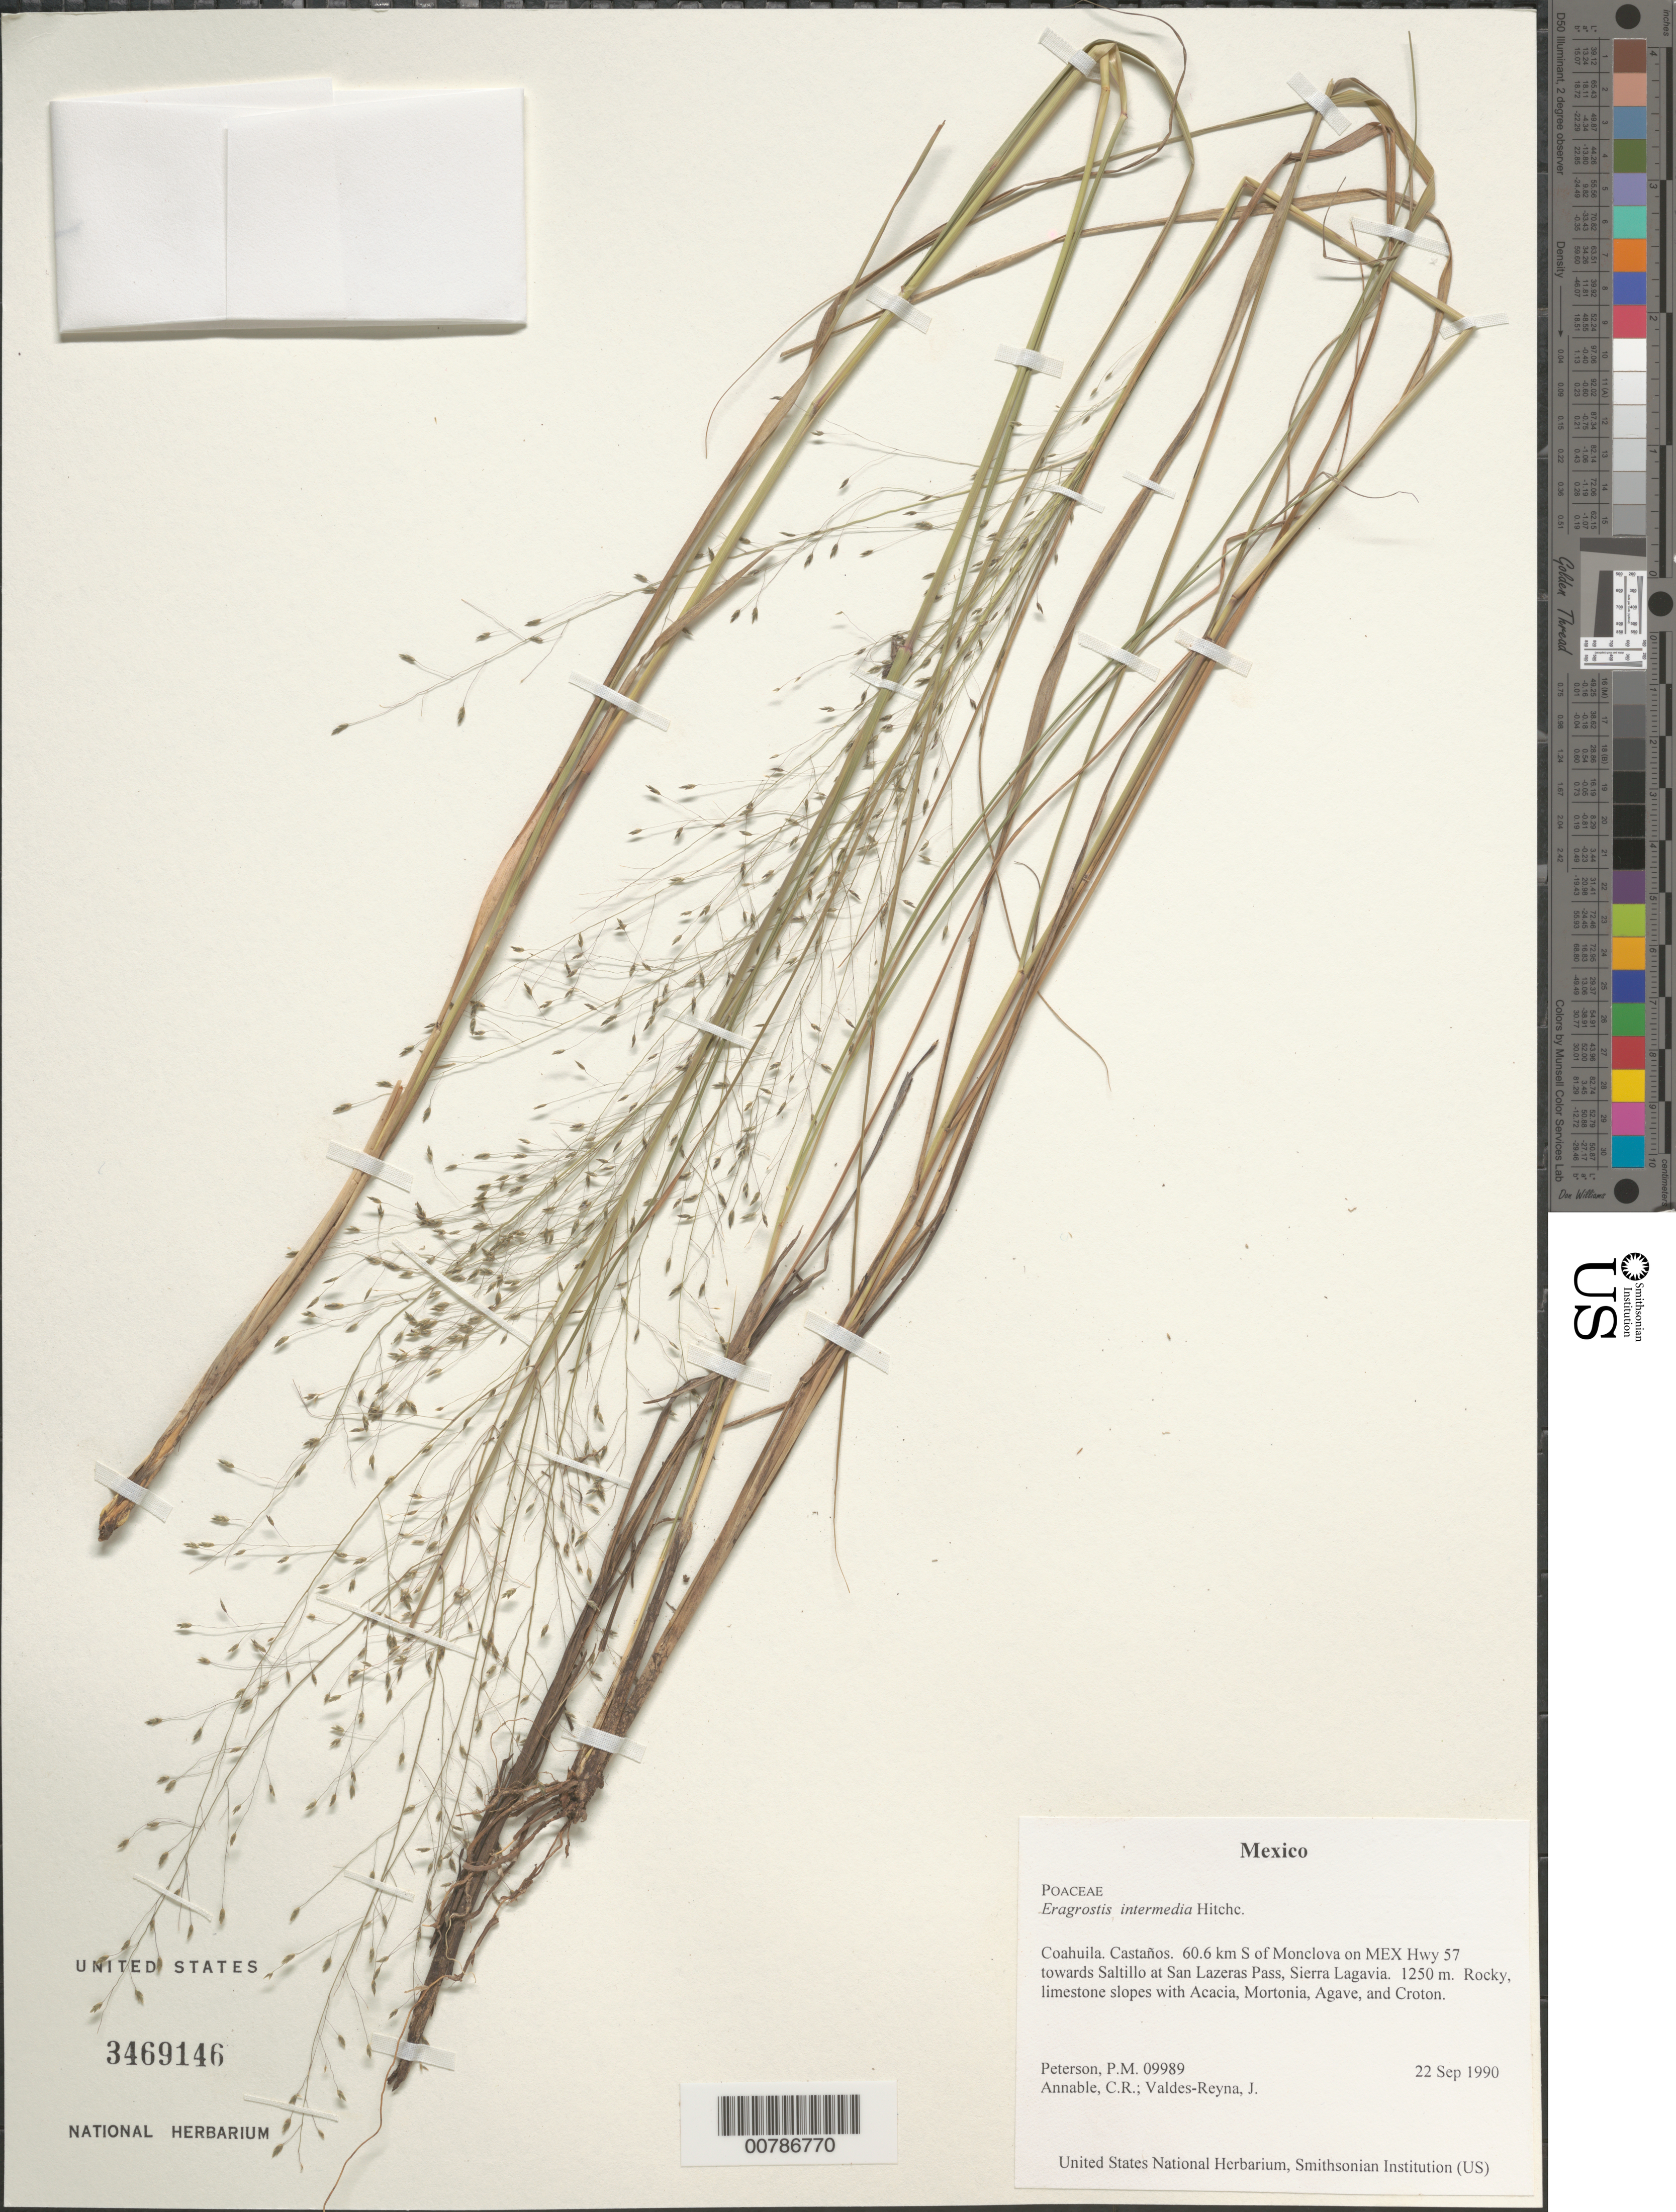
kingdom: Plantae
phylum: Tracheophyta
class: Liliopsida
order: Poales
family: Poaceae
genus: Eragrostis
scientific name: Eragrostis intermedia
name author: Hitchc.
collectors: P. M. Peterson, C. R. Annable & J. Valdés-Reyna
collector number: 09989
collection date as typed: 22 Sep 1990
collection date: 1990-09-22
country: Mexico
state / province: Coahuila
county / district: Castaños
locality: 60.6 km S of Monclova on MEX Hwy 57 towards Saltillo at San Lazeras Pass, Sierra Lagavia.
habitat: Rocky, limestone slopes with Acacia, Mortonia, Agave, and Croton.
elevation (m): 1250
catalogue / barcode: US 3469146